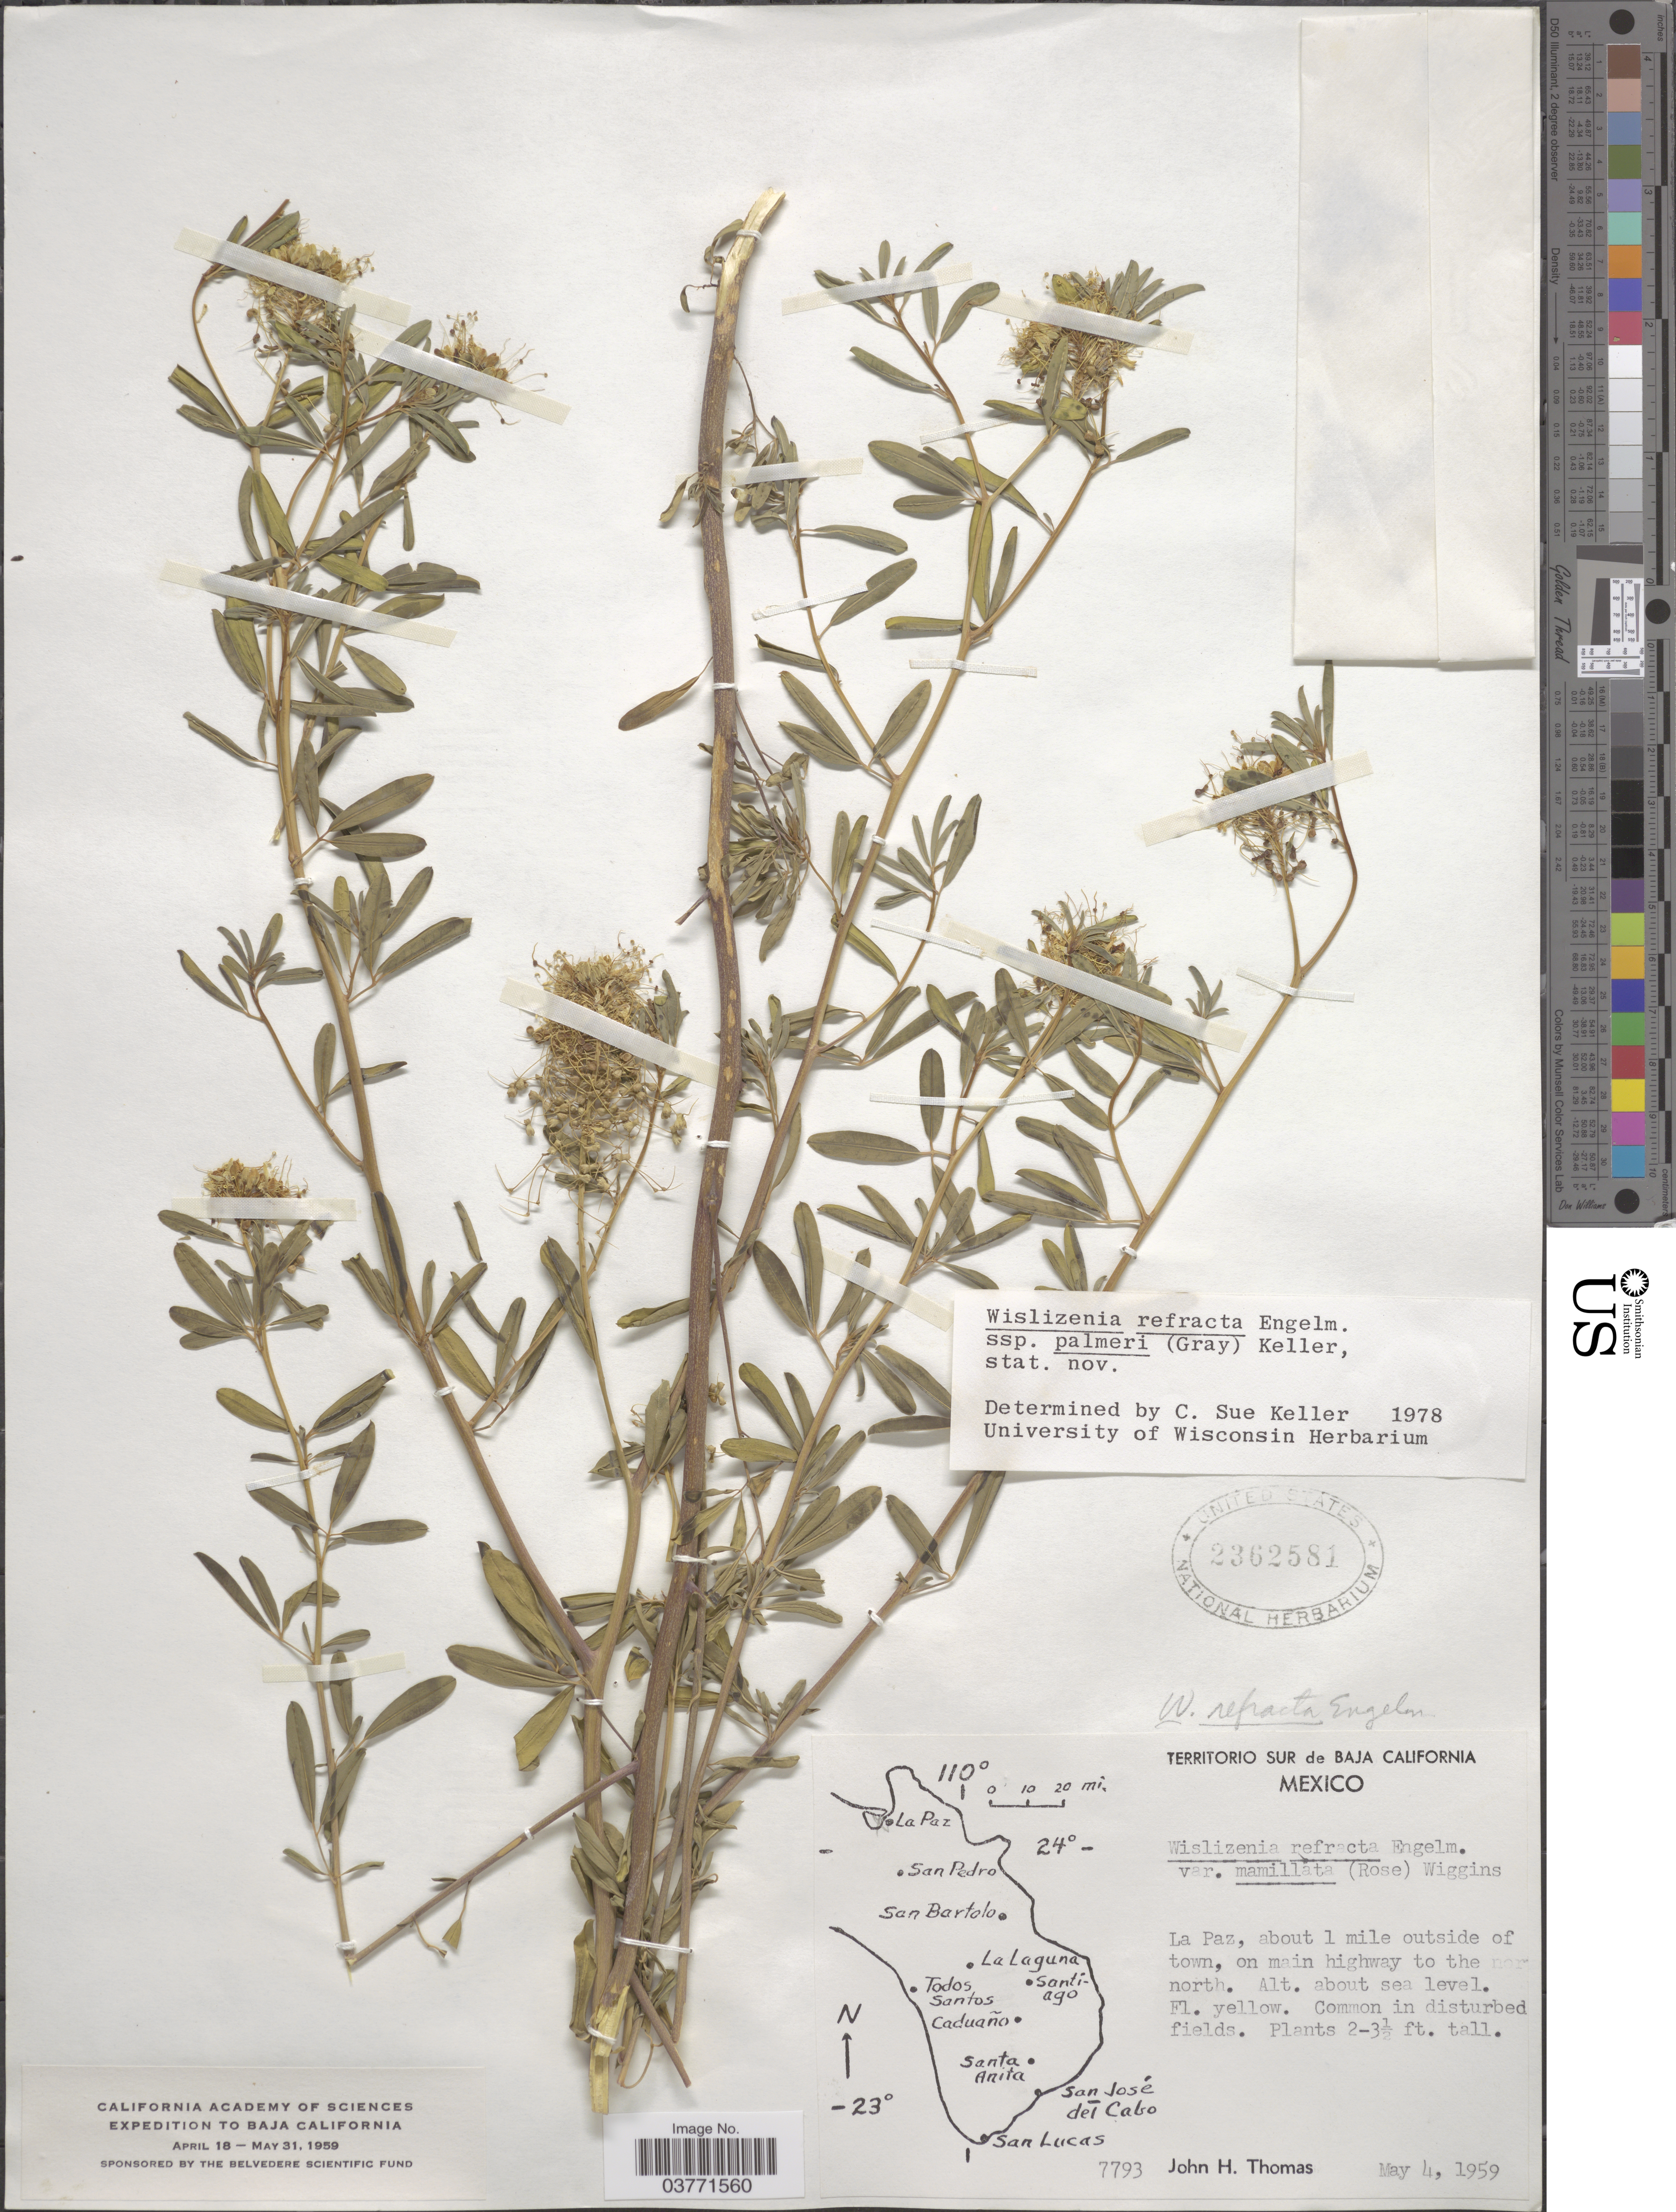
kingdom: Plantae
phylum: Tracheophyta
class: Magnoliopsida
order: Brassicales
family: Cleomaceae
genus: Cleomella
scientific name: Cleomella palmeri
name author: (A. Gray) J.C. Hall & Roalson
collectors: J. H. Thomas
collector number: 7793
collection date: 1959-05-04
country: Mexico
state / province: Baja California Sur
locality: La Paz, about 1 mile outside of town, on main highway to the north.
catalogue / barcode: US 2362581